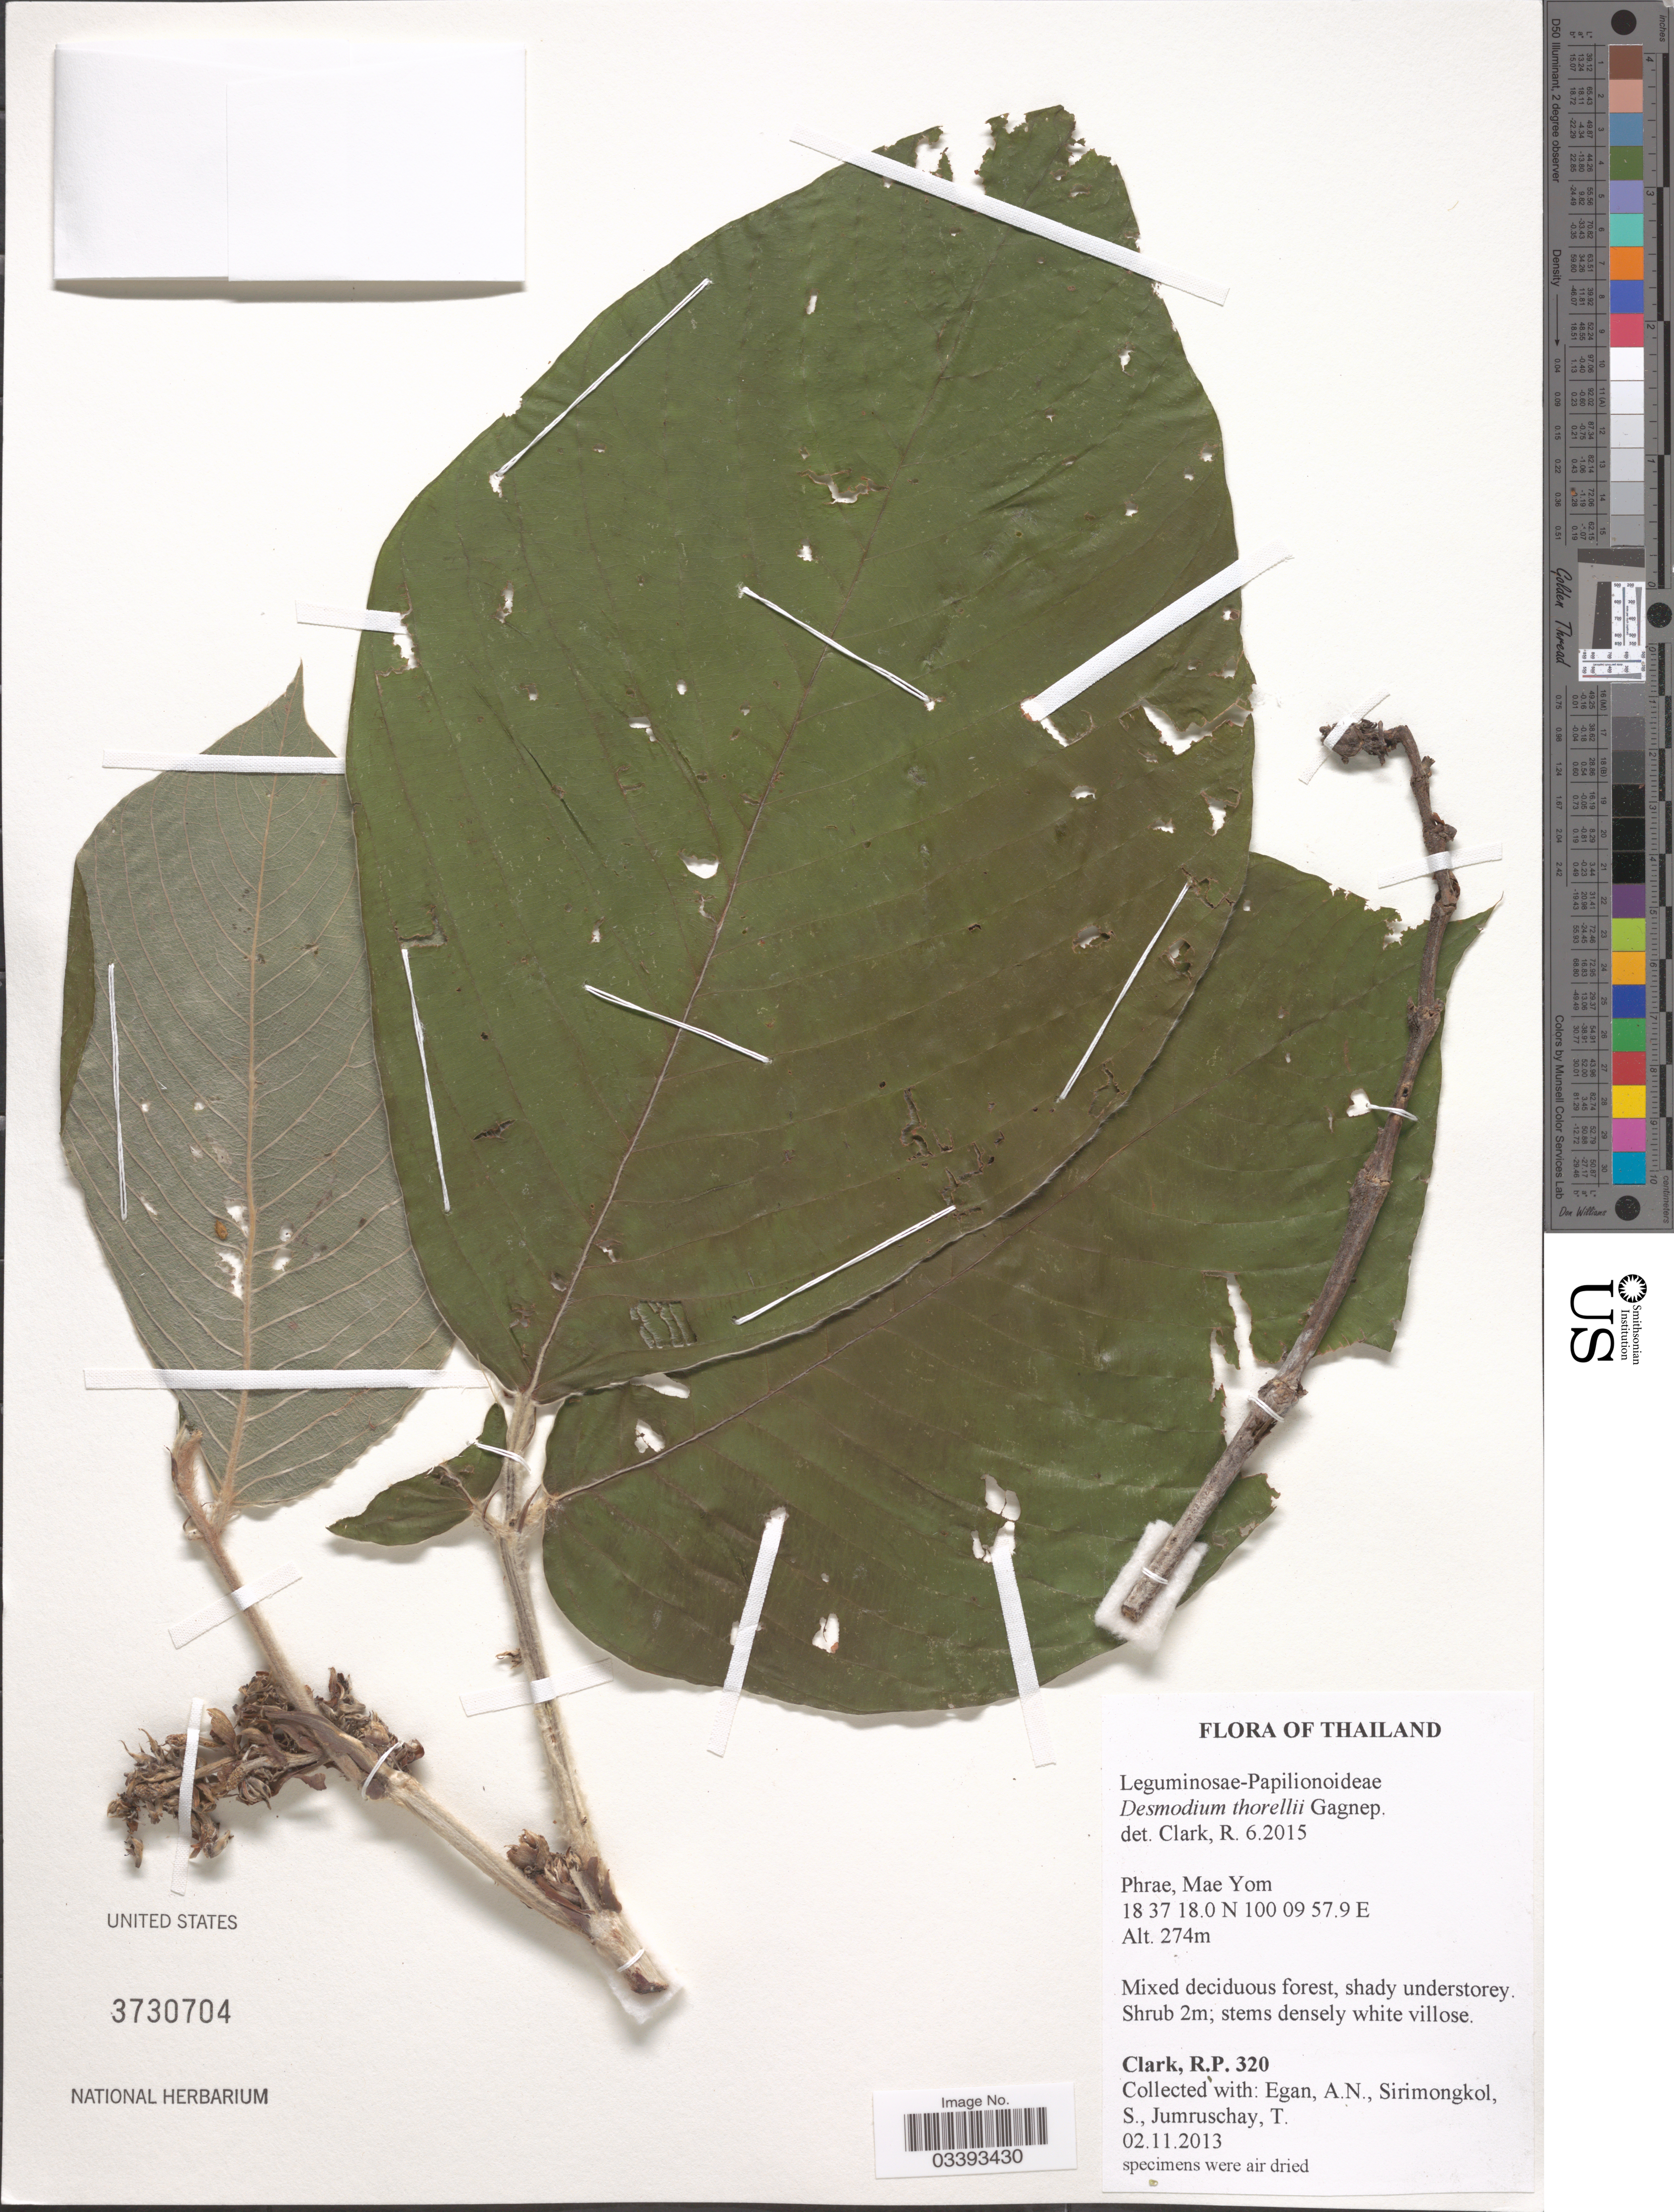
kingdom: Plantae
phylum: Tracheophyta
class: Magnoliopsida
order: Fabales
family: Fabaceae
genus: Dendrolobium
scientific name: Dendrolobium thorelii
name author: (Gagnep.) Schindl.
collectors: R. P. Clark, A. N. Egan, S. Sirimongkol & T. Jumruschay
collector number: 320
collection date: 2013-11-02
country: Thailand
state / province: Phrae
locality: Mae Yom.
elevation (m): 274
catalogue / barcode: US 3730704